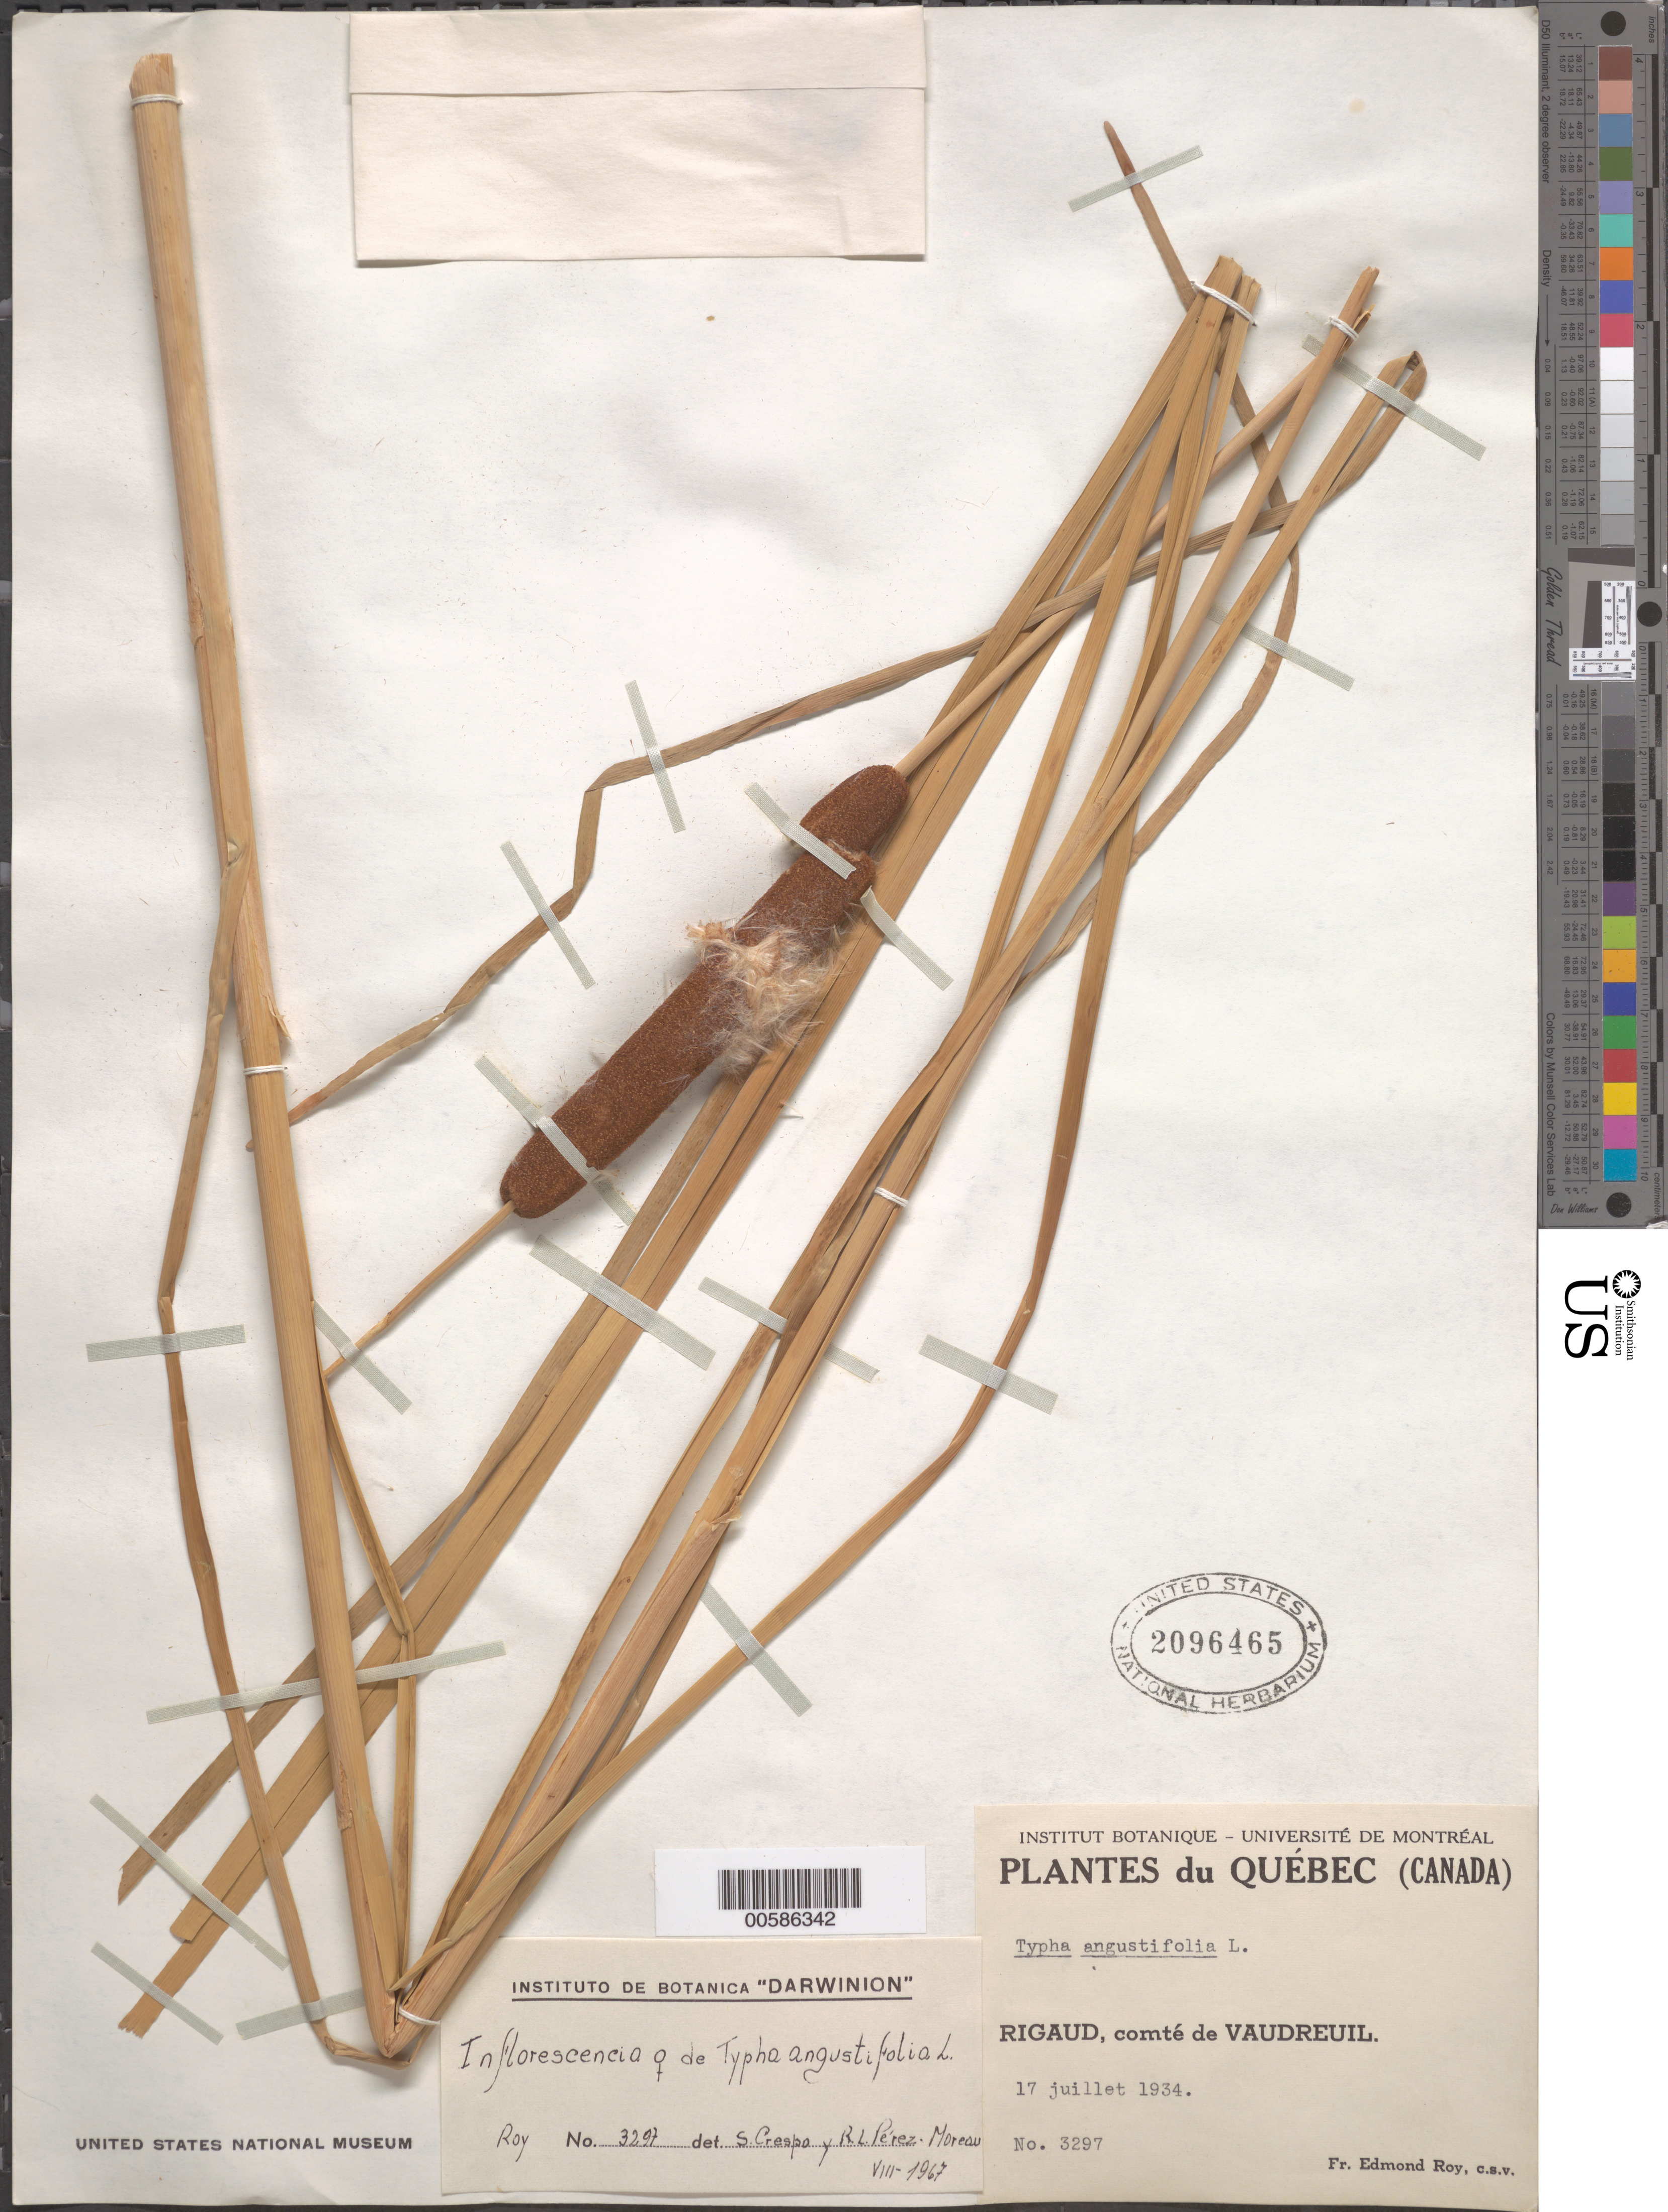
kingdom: Plantae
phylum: Tracheophyta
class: Liliopsida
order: Poales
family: Typhaceae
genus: Typha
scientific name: Typha angustifolia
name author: L.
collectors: B. Roy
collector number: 3297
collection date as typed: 17 Jul 1934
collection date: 1934-07-17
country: Canada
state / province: Quebec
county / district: Vaudreuil-Soulanges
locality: Rigaud, comte de Vaudreuil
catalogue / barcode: US 2096465